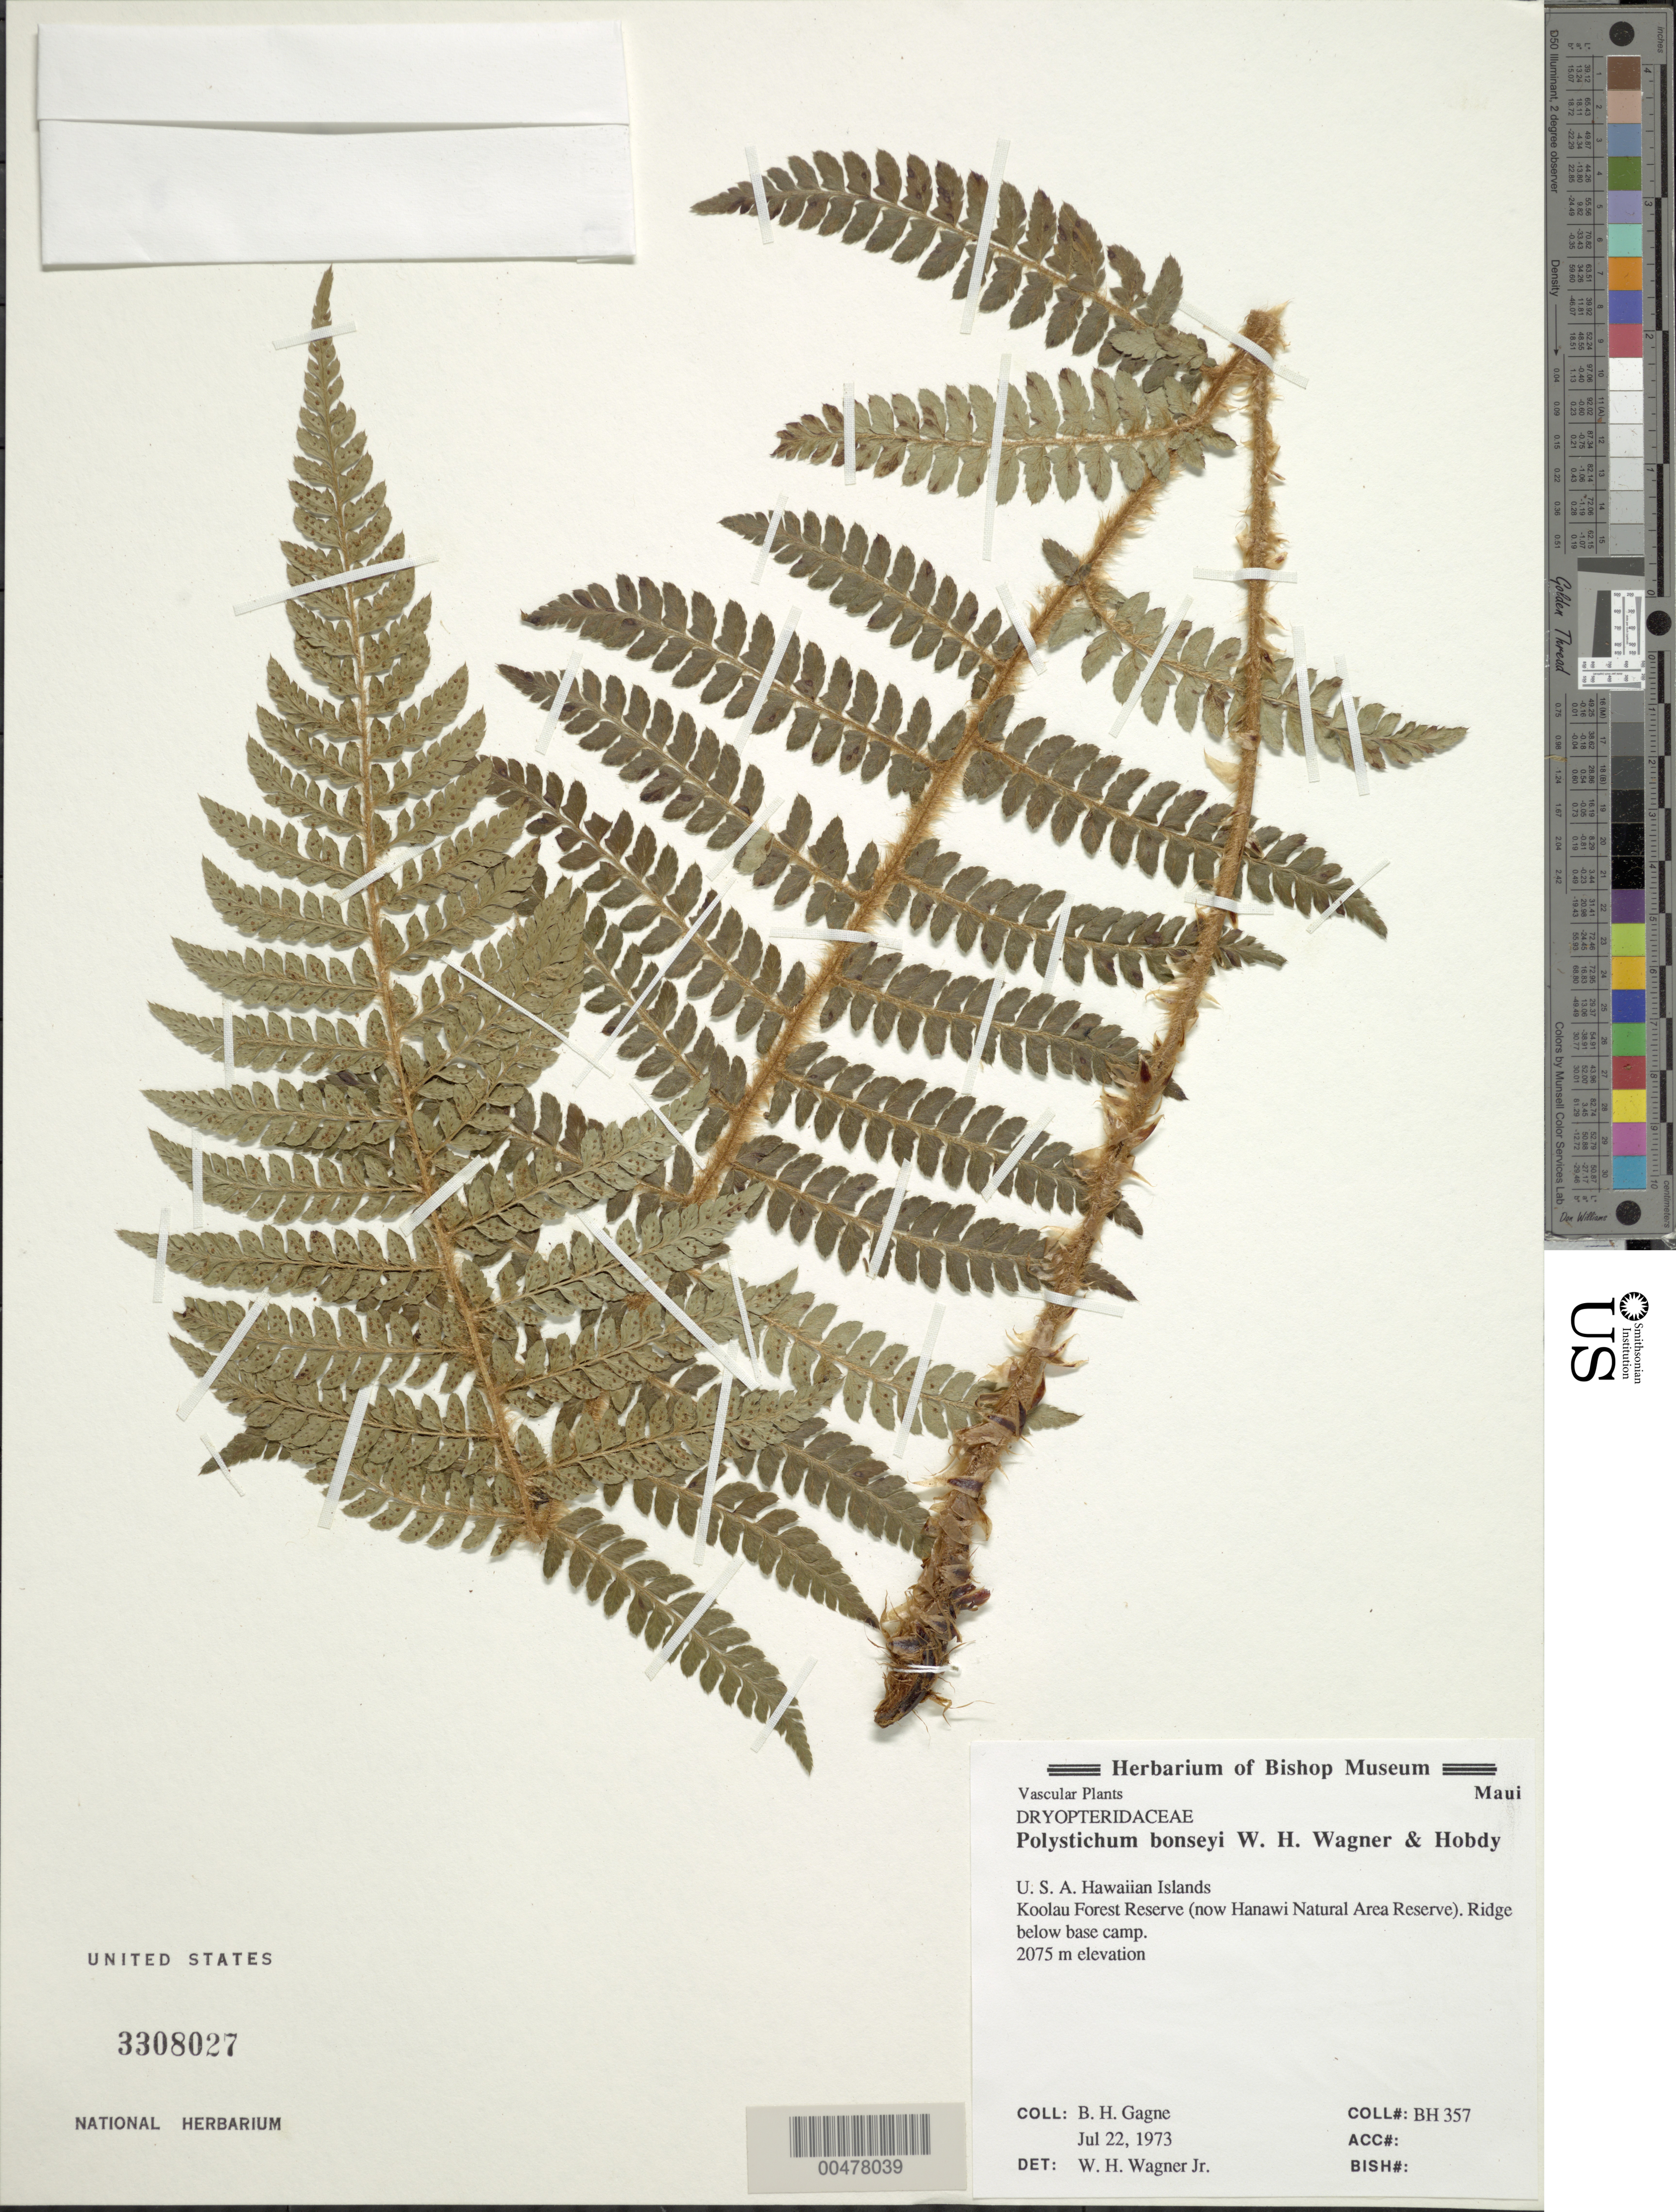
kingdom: Plantae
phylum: Tracheophyta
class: Polypodiopsida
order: Polypodiales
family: Dryopteridaceae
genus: Polystichum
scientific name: Polystichum bonseyi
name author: W.H. Wagner & Hobdy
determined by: Wagner, W. L., (BOT), Smithsonian Institution - National Museum of Natural History (UNITED STATES)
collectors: B. H. Gagné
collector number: BH357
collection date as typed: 22 Jul 1973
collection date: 1973-07-22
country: United States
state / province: Hawaii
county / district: Maui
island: Maui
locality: Koolau For Res (now Hanawi Natural Area Res)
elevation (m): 2075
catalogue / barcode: US 3308027